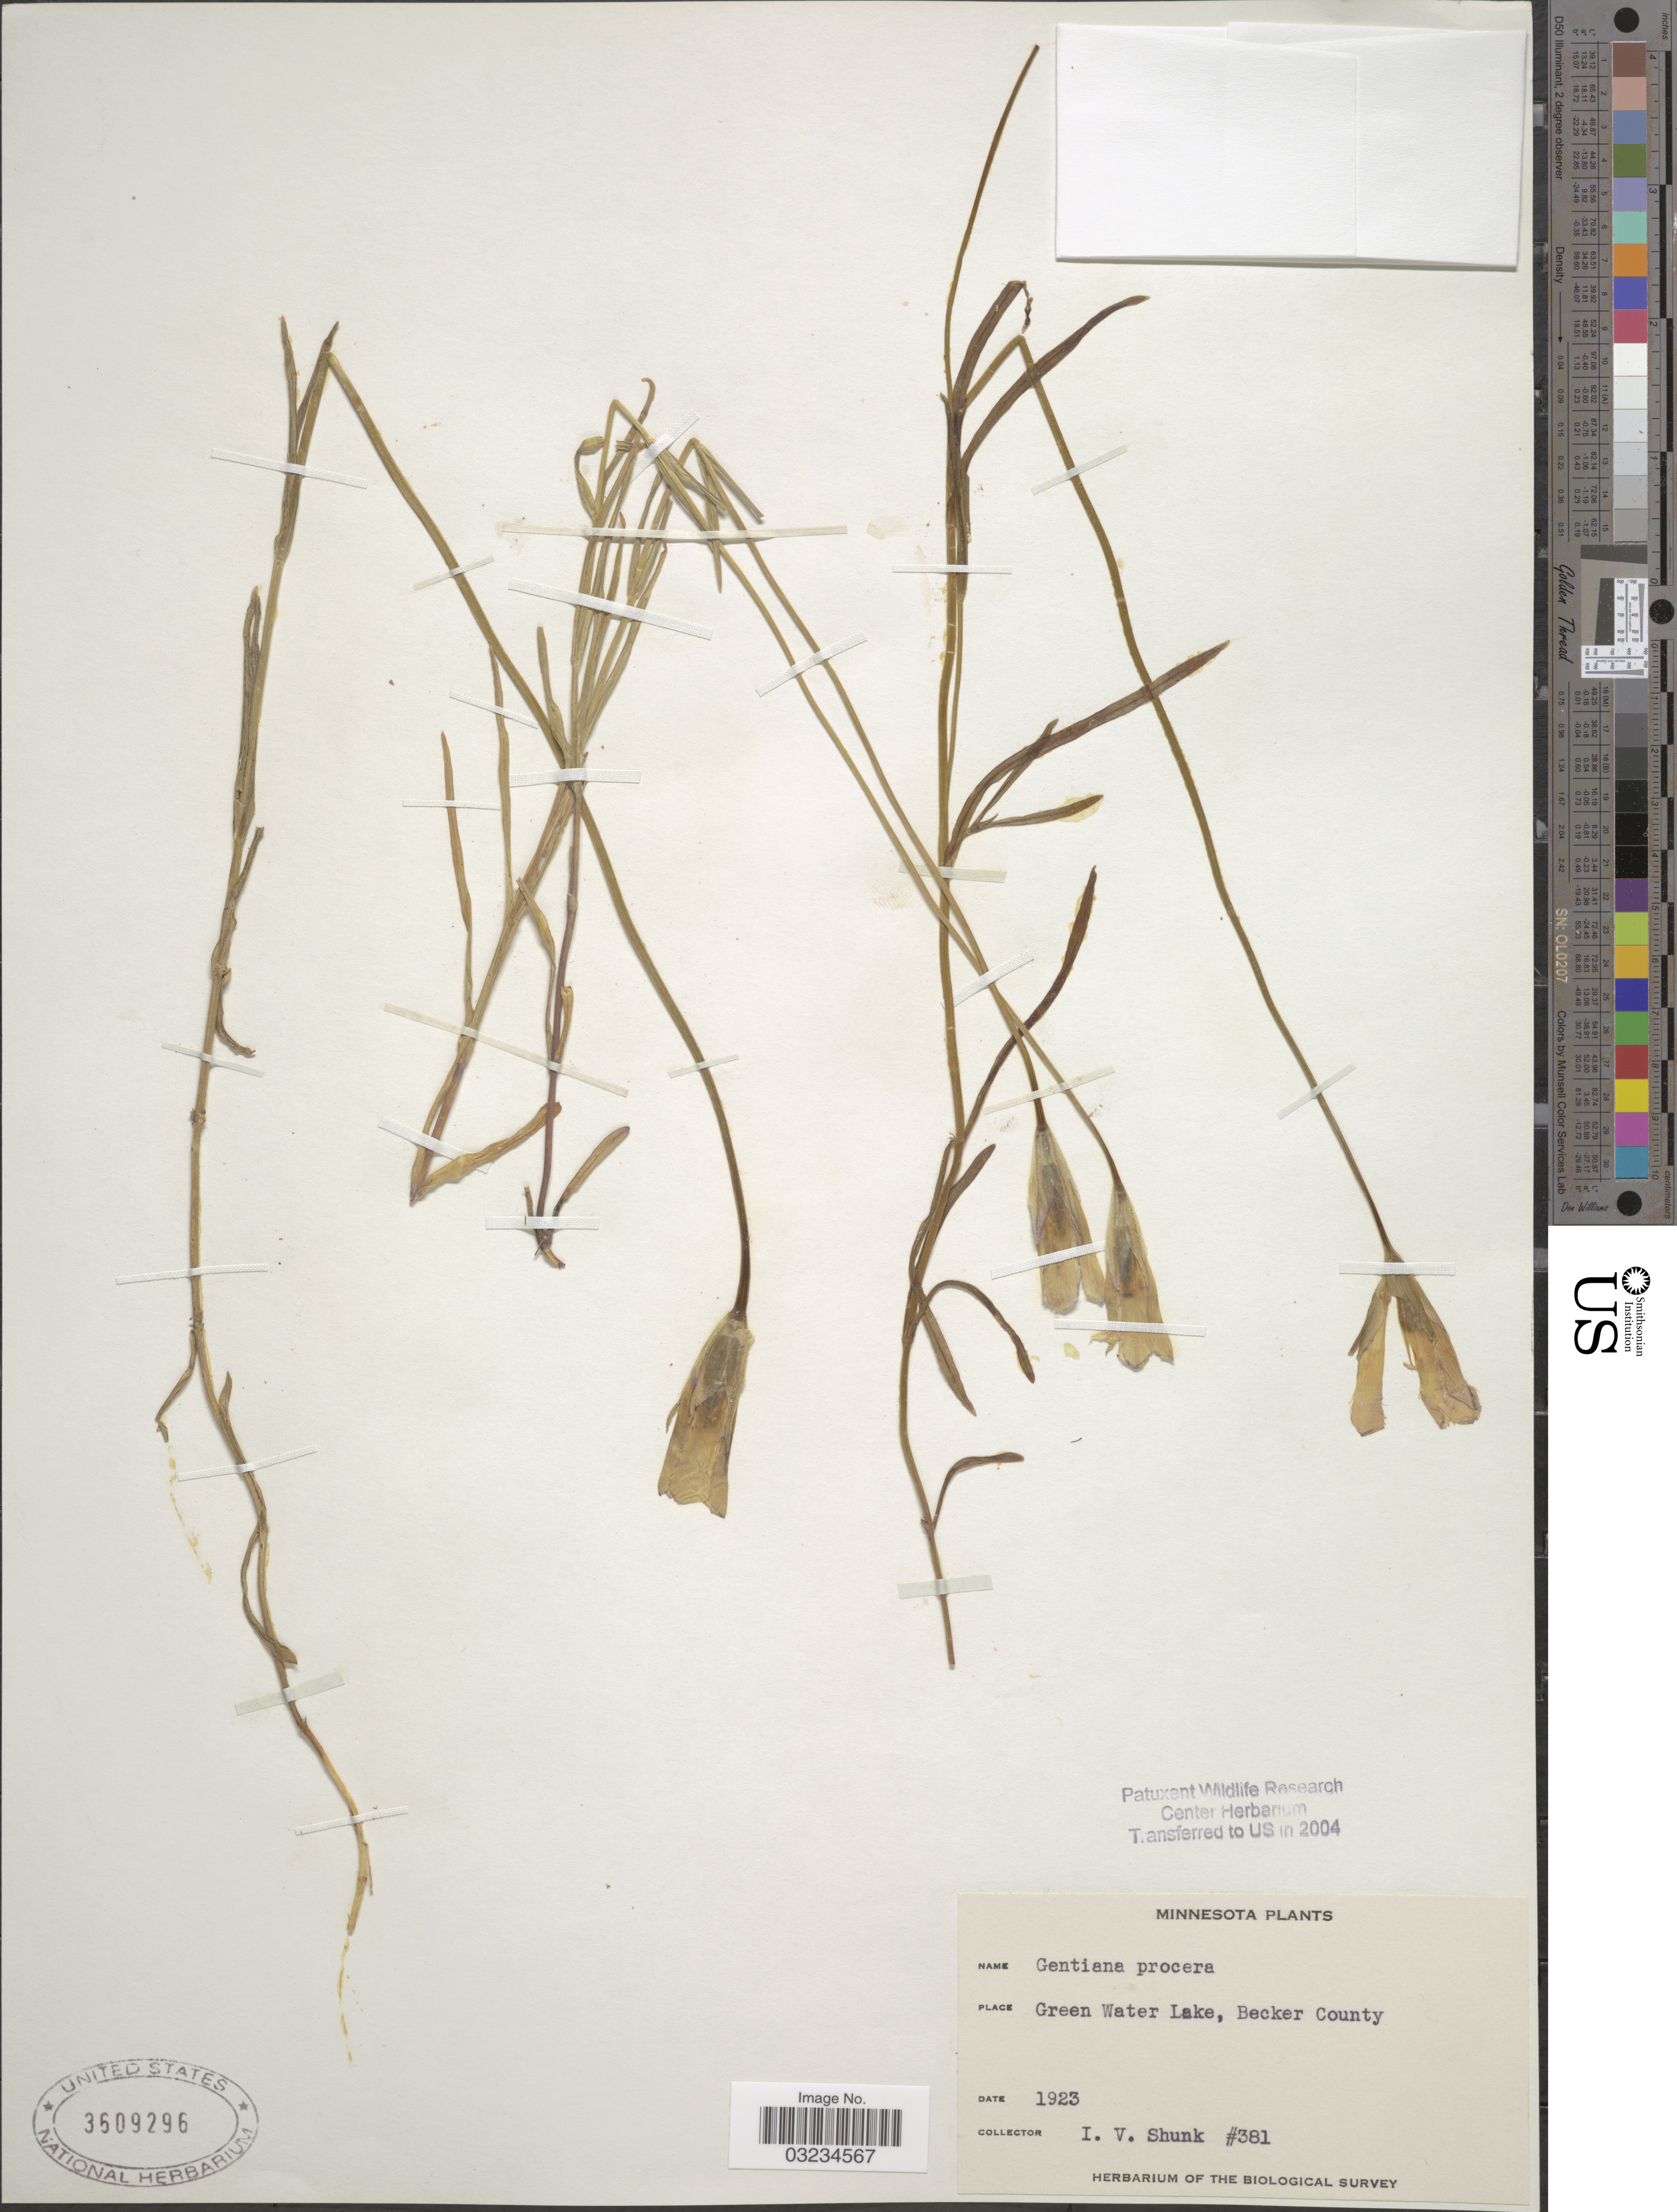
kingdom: Plantae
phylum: Tracheophyta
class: Magnoliopsida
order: Gentianales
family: Gentianaceae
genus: Gentiana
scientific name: Gentiana procera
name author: Holm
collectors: I. Shunk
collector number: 381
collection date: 1923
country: United States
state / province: Minnesota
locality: Green Water Lake, Becker County.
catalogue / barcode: US 3609296